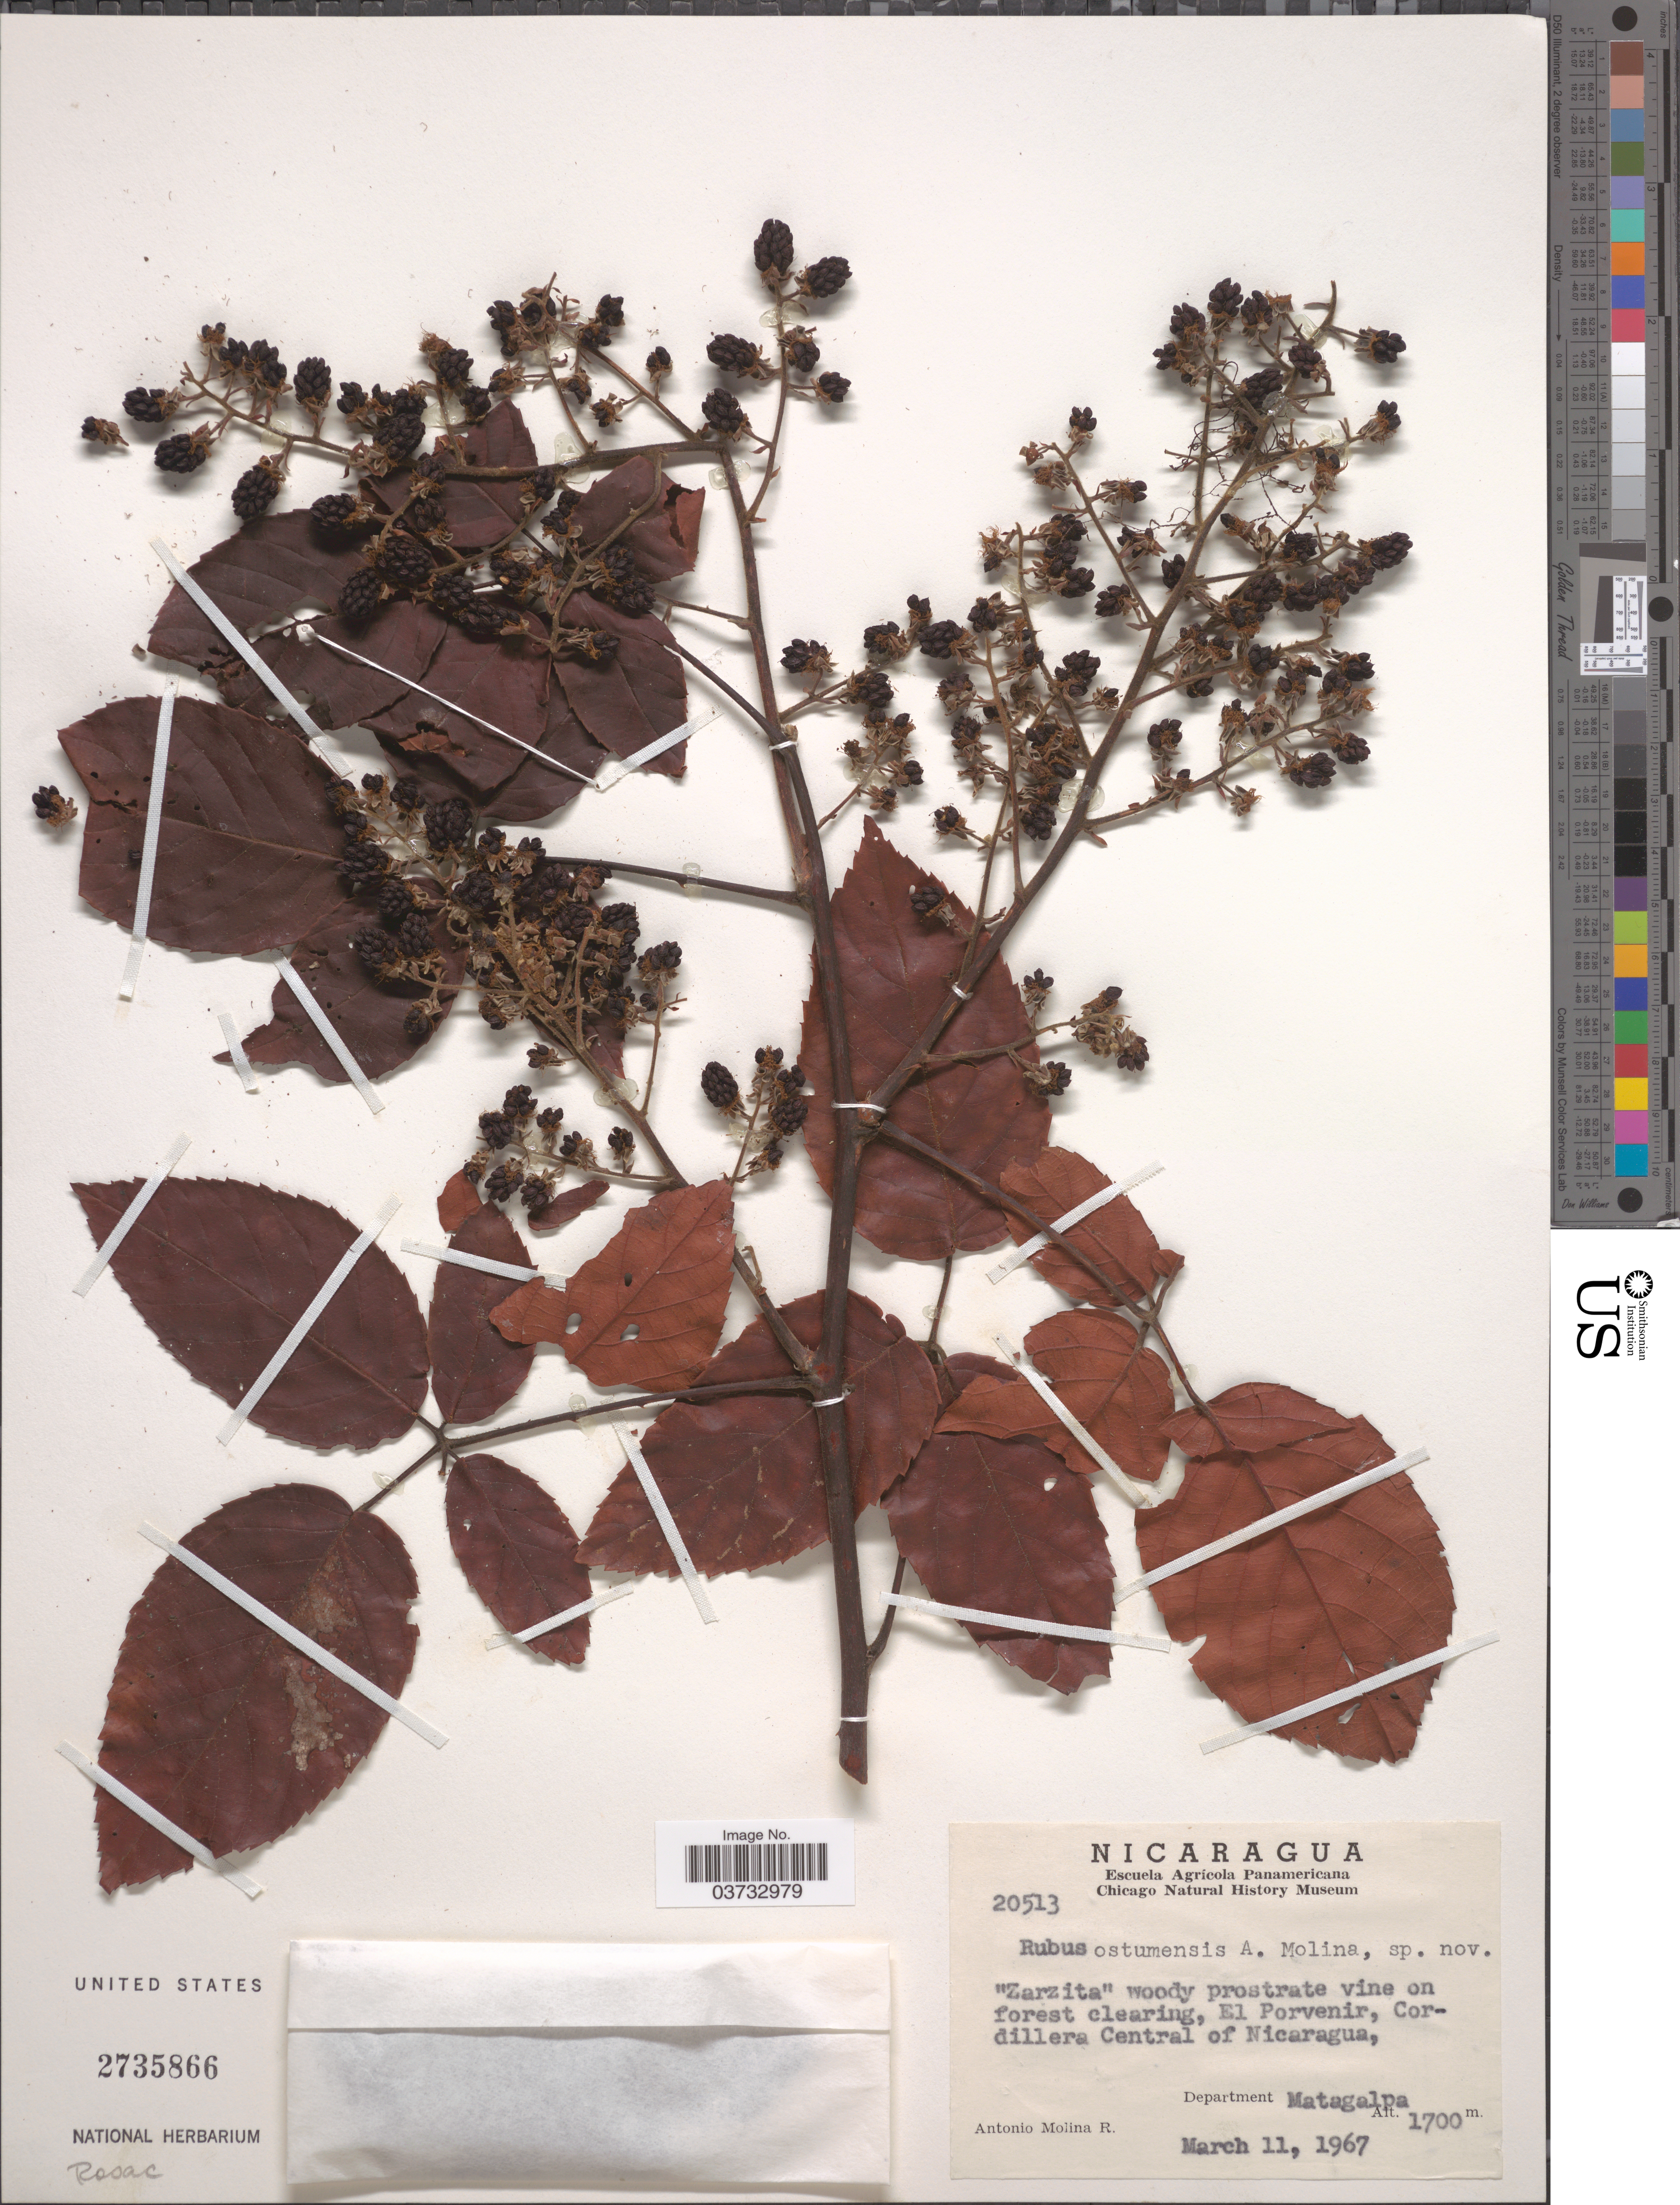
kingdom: Plantae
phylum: Tracheophyta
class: Magnoliopsida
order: Rosales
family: Rosaceae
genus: Rubus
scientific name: Rubus ostumensis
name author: Ant. Molina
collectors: A. Molina R.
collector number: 20513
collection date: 1967-03-11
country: Nicaragua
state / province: Matagalpa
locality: El Porvenir, Cordillera Central of Nicaragua, Department Matagalpa.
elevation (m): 1700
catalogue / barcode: US 2735866